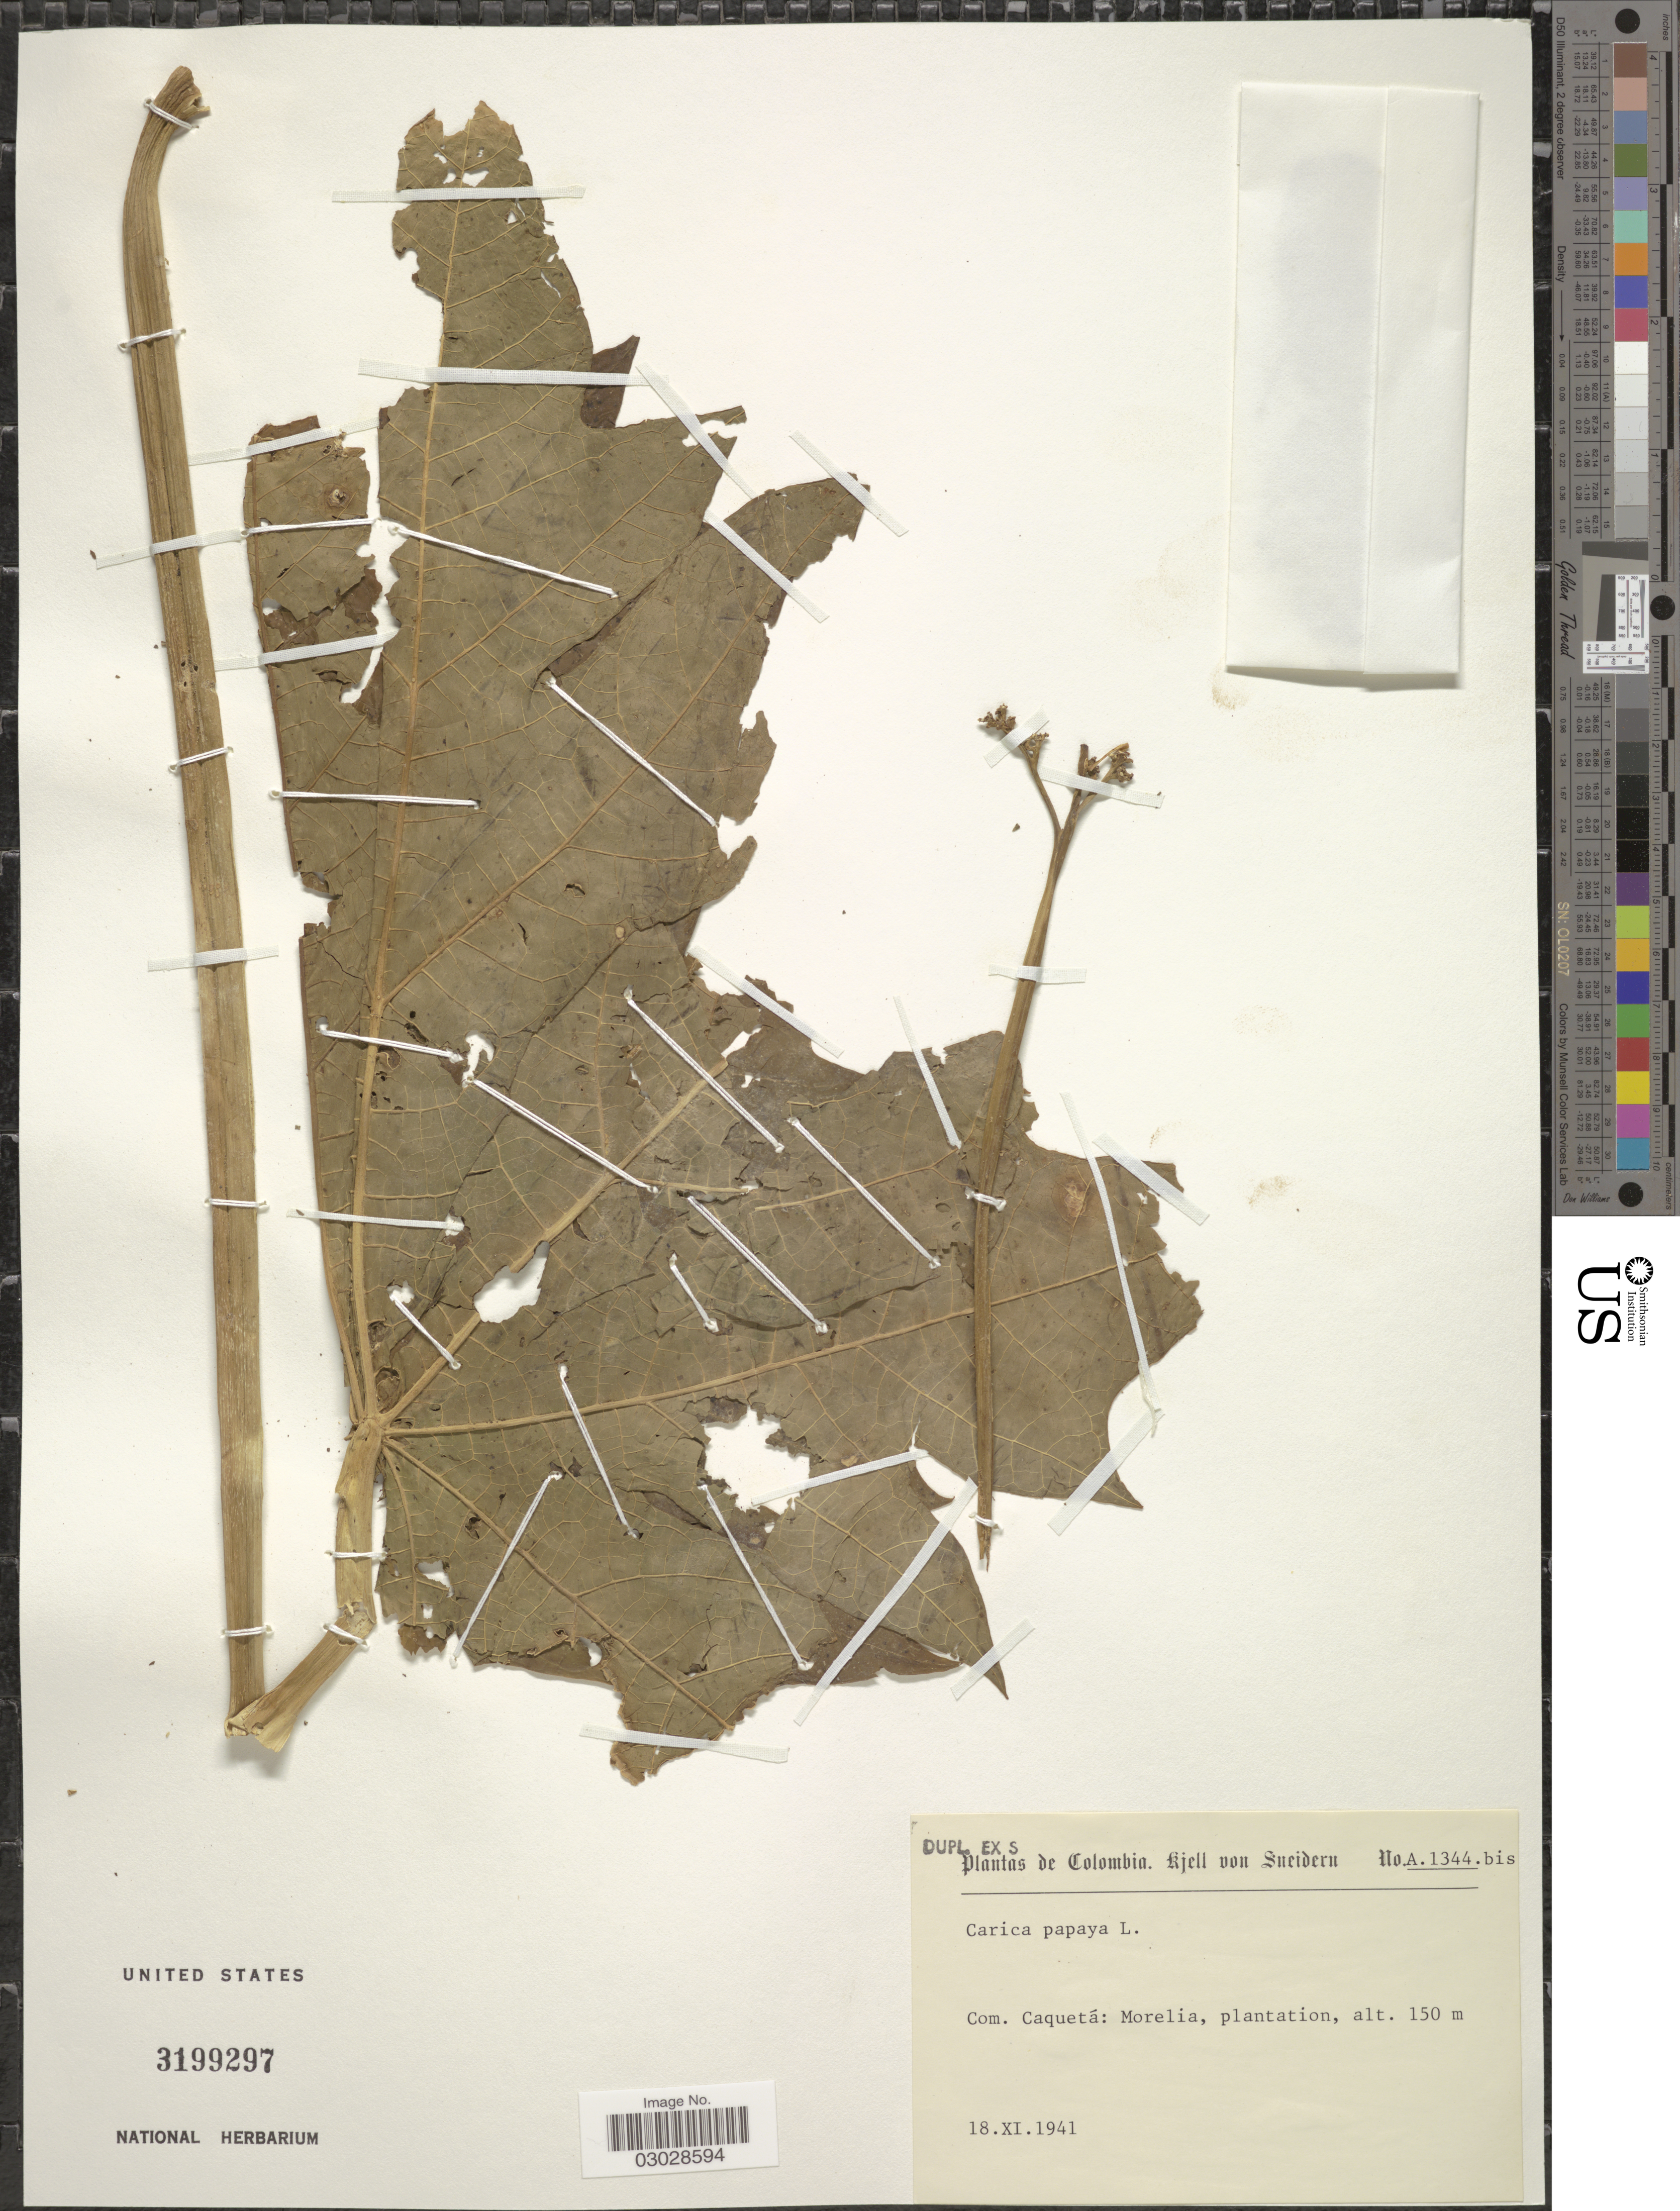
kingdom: Plantae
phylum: Tracheophyta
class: Magnoliopsida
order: Brassicales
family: Caricaceae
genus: Carica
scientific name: Carica papaya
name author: L.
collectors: K. von Sneidern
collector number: A.1344.bis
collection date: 1941-11-18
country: Colombia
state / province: Caquetá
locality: Com. Caqueta: Morelia, plantation.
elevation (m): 150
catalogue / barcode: US 3199297